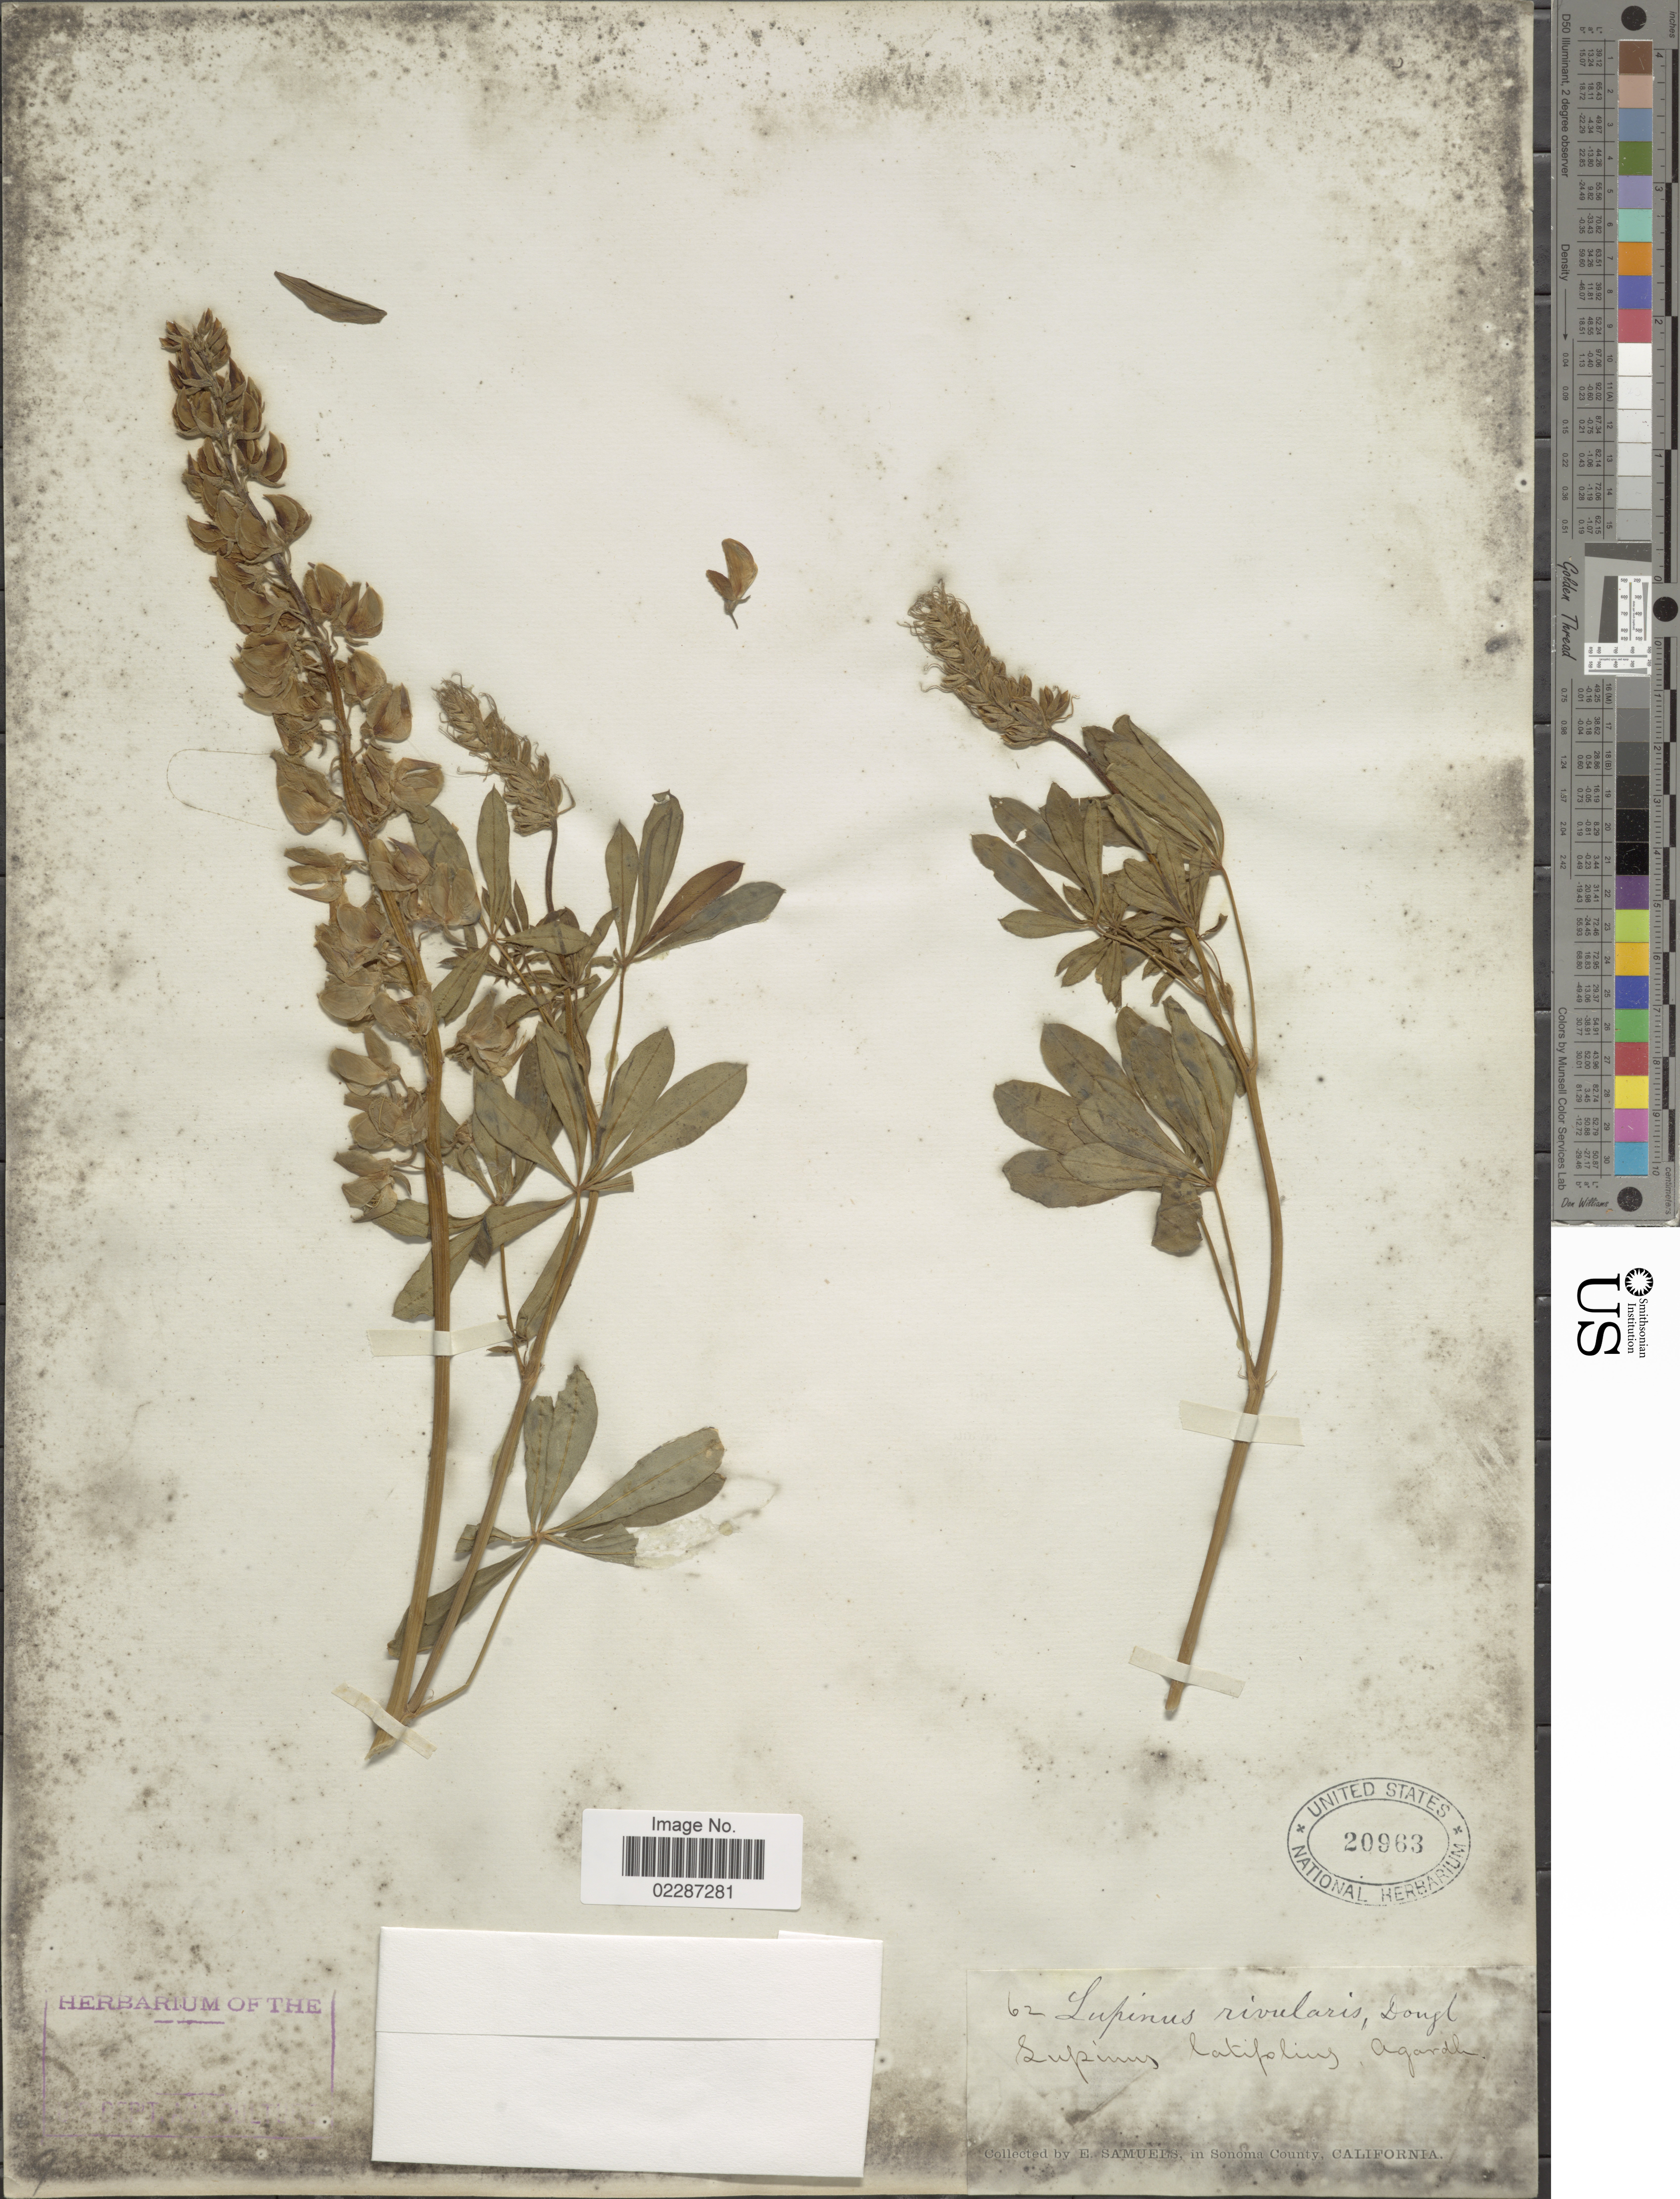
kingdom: Plantae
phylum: Tracheophyta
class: Magnoliopsida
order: Fabales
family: Fabaceae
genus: Lupinus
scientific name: Lupinus rivularis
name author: Lindl.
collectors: E. Samuels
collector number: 62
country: United States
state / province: California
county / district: Sonoma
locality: Sonoma County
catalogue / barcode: US 20963